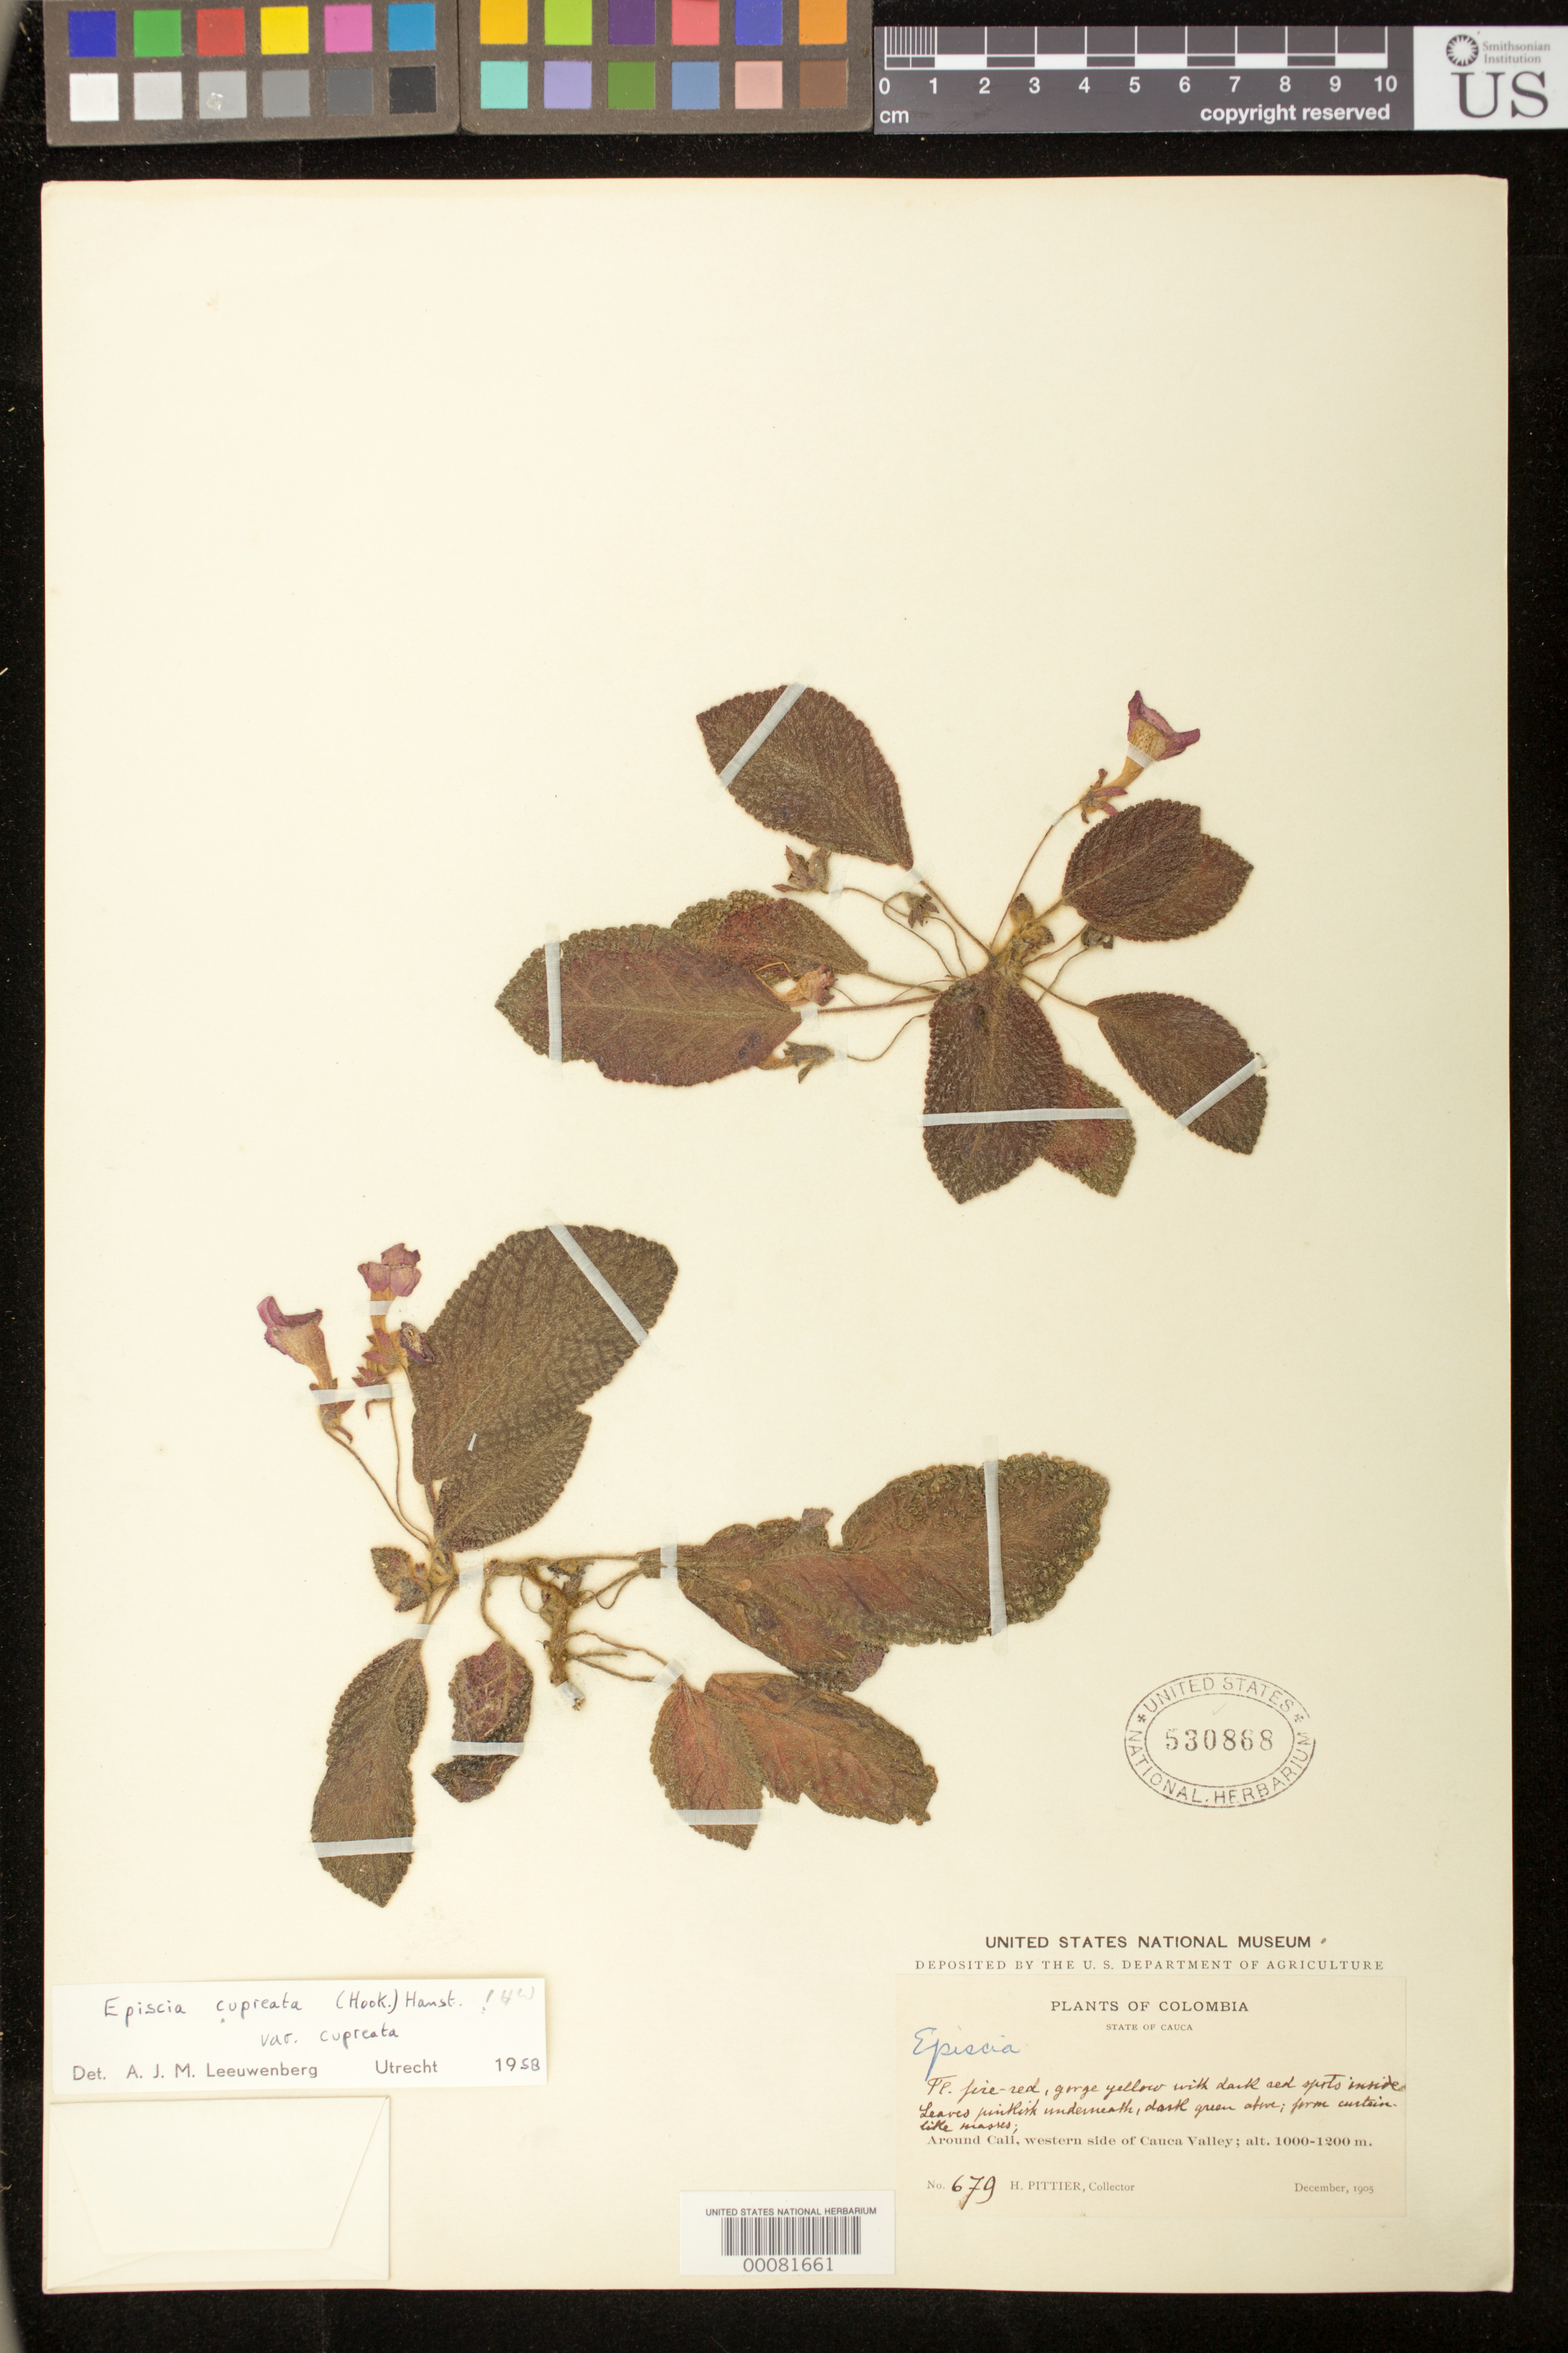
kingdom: Plantae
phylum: Tracheophyta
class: Magnoliopsida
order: Lamiales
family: Gesneriaceae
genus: Episcia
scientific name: Episcia cupreata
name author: (Hook.) Hanst.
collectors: H. F. Pittier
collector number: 679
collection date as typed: Dec 1905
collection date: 1905-12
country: Colombia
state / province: Cauca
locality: Around Cali, western side of Cauca valley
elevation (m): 1000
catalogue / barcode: US 530868